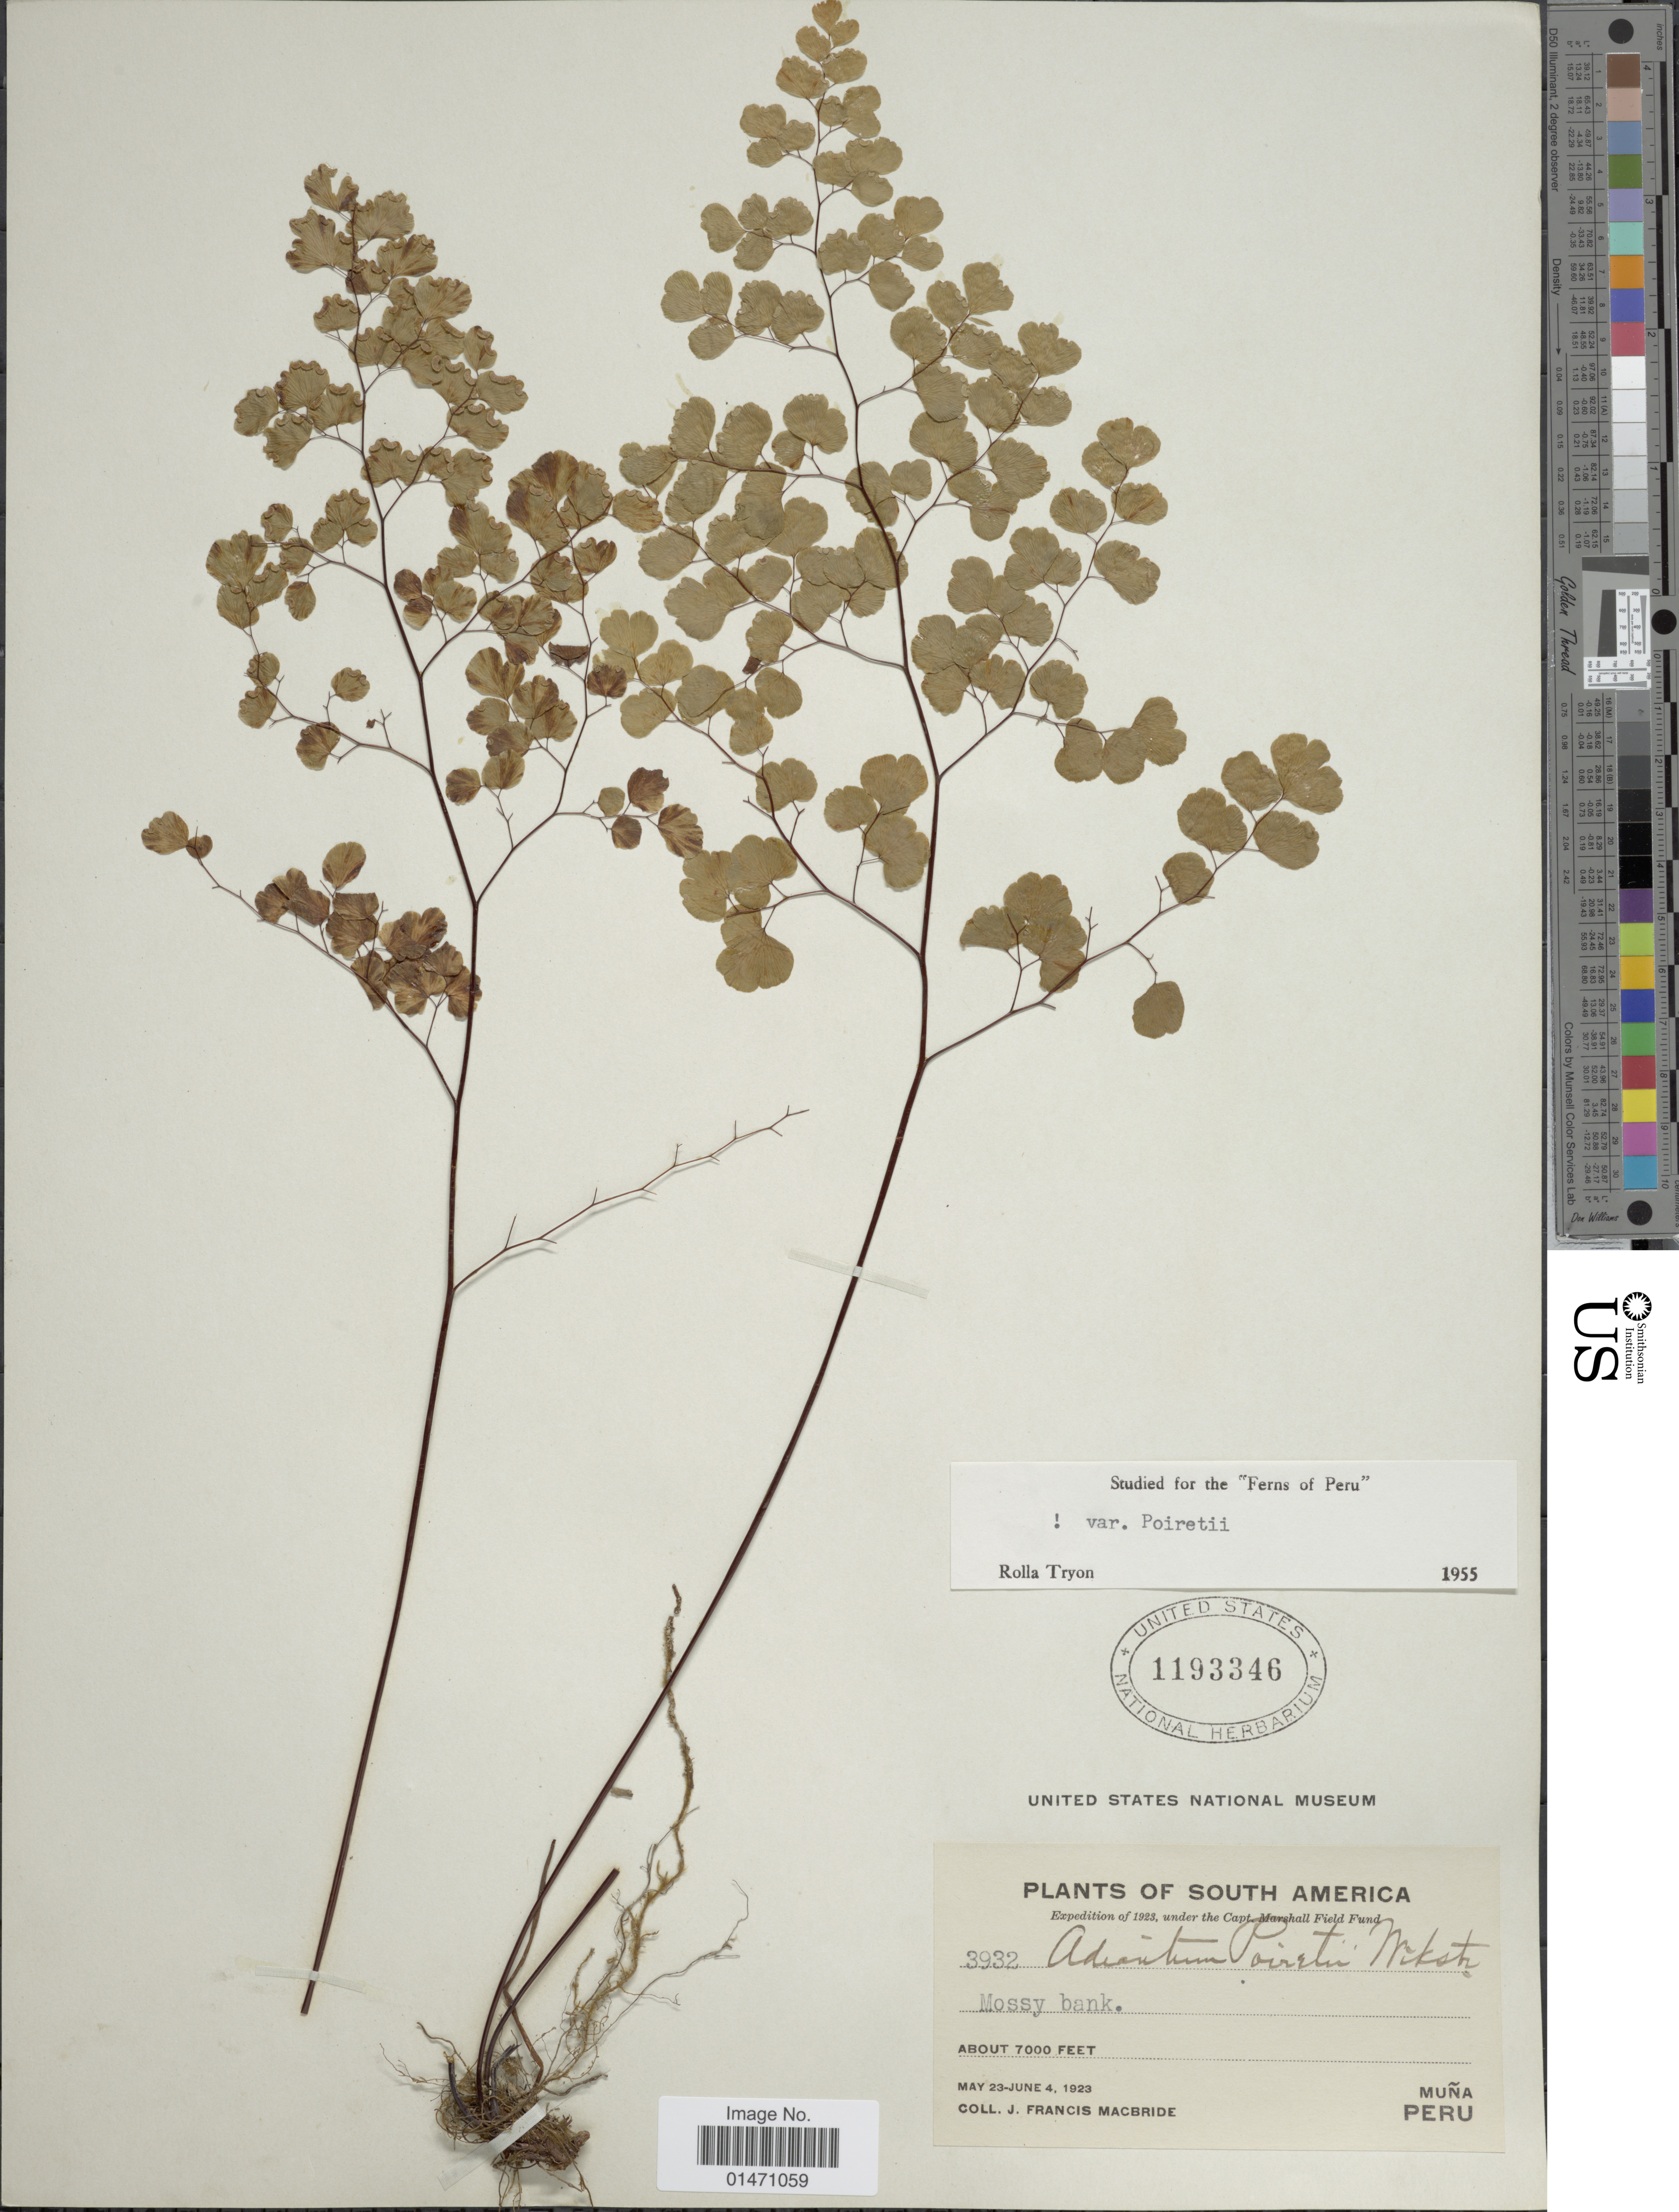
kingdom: Plantae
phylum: Tracheophyta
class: Polypodiopsida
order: Polypodiales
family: Pteridaceae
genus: Adiantum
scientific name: Adiantum poiretii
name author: Wikstr.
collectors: J. F. Macbride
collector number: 3932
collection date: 1923-05-23/1923-06-04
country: Peru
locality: South America, mossy bank, Muna, Peru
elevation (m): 2134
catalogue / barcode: US 1193346